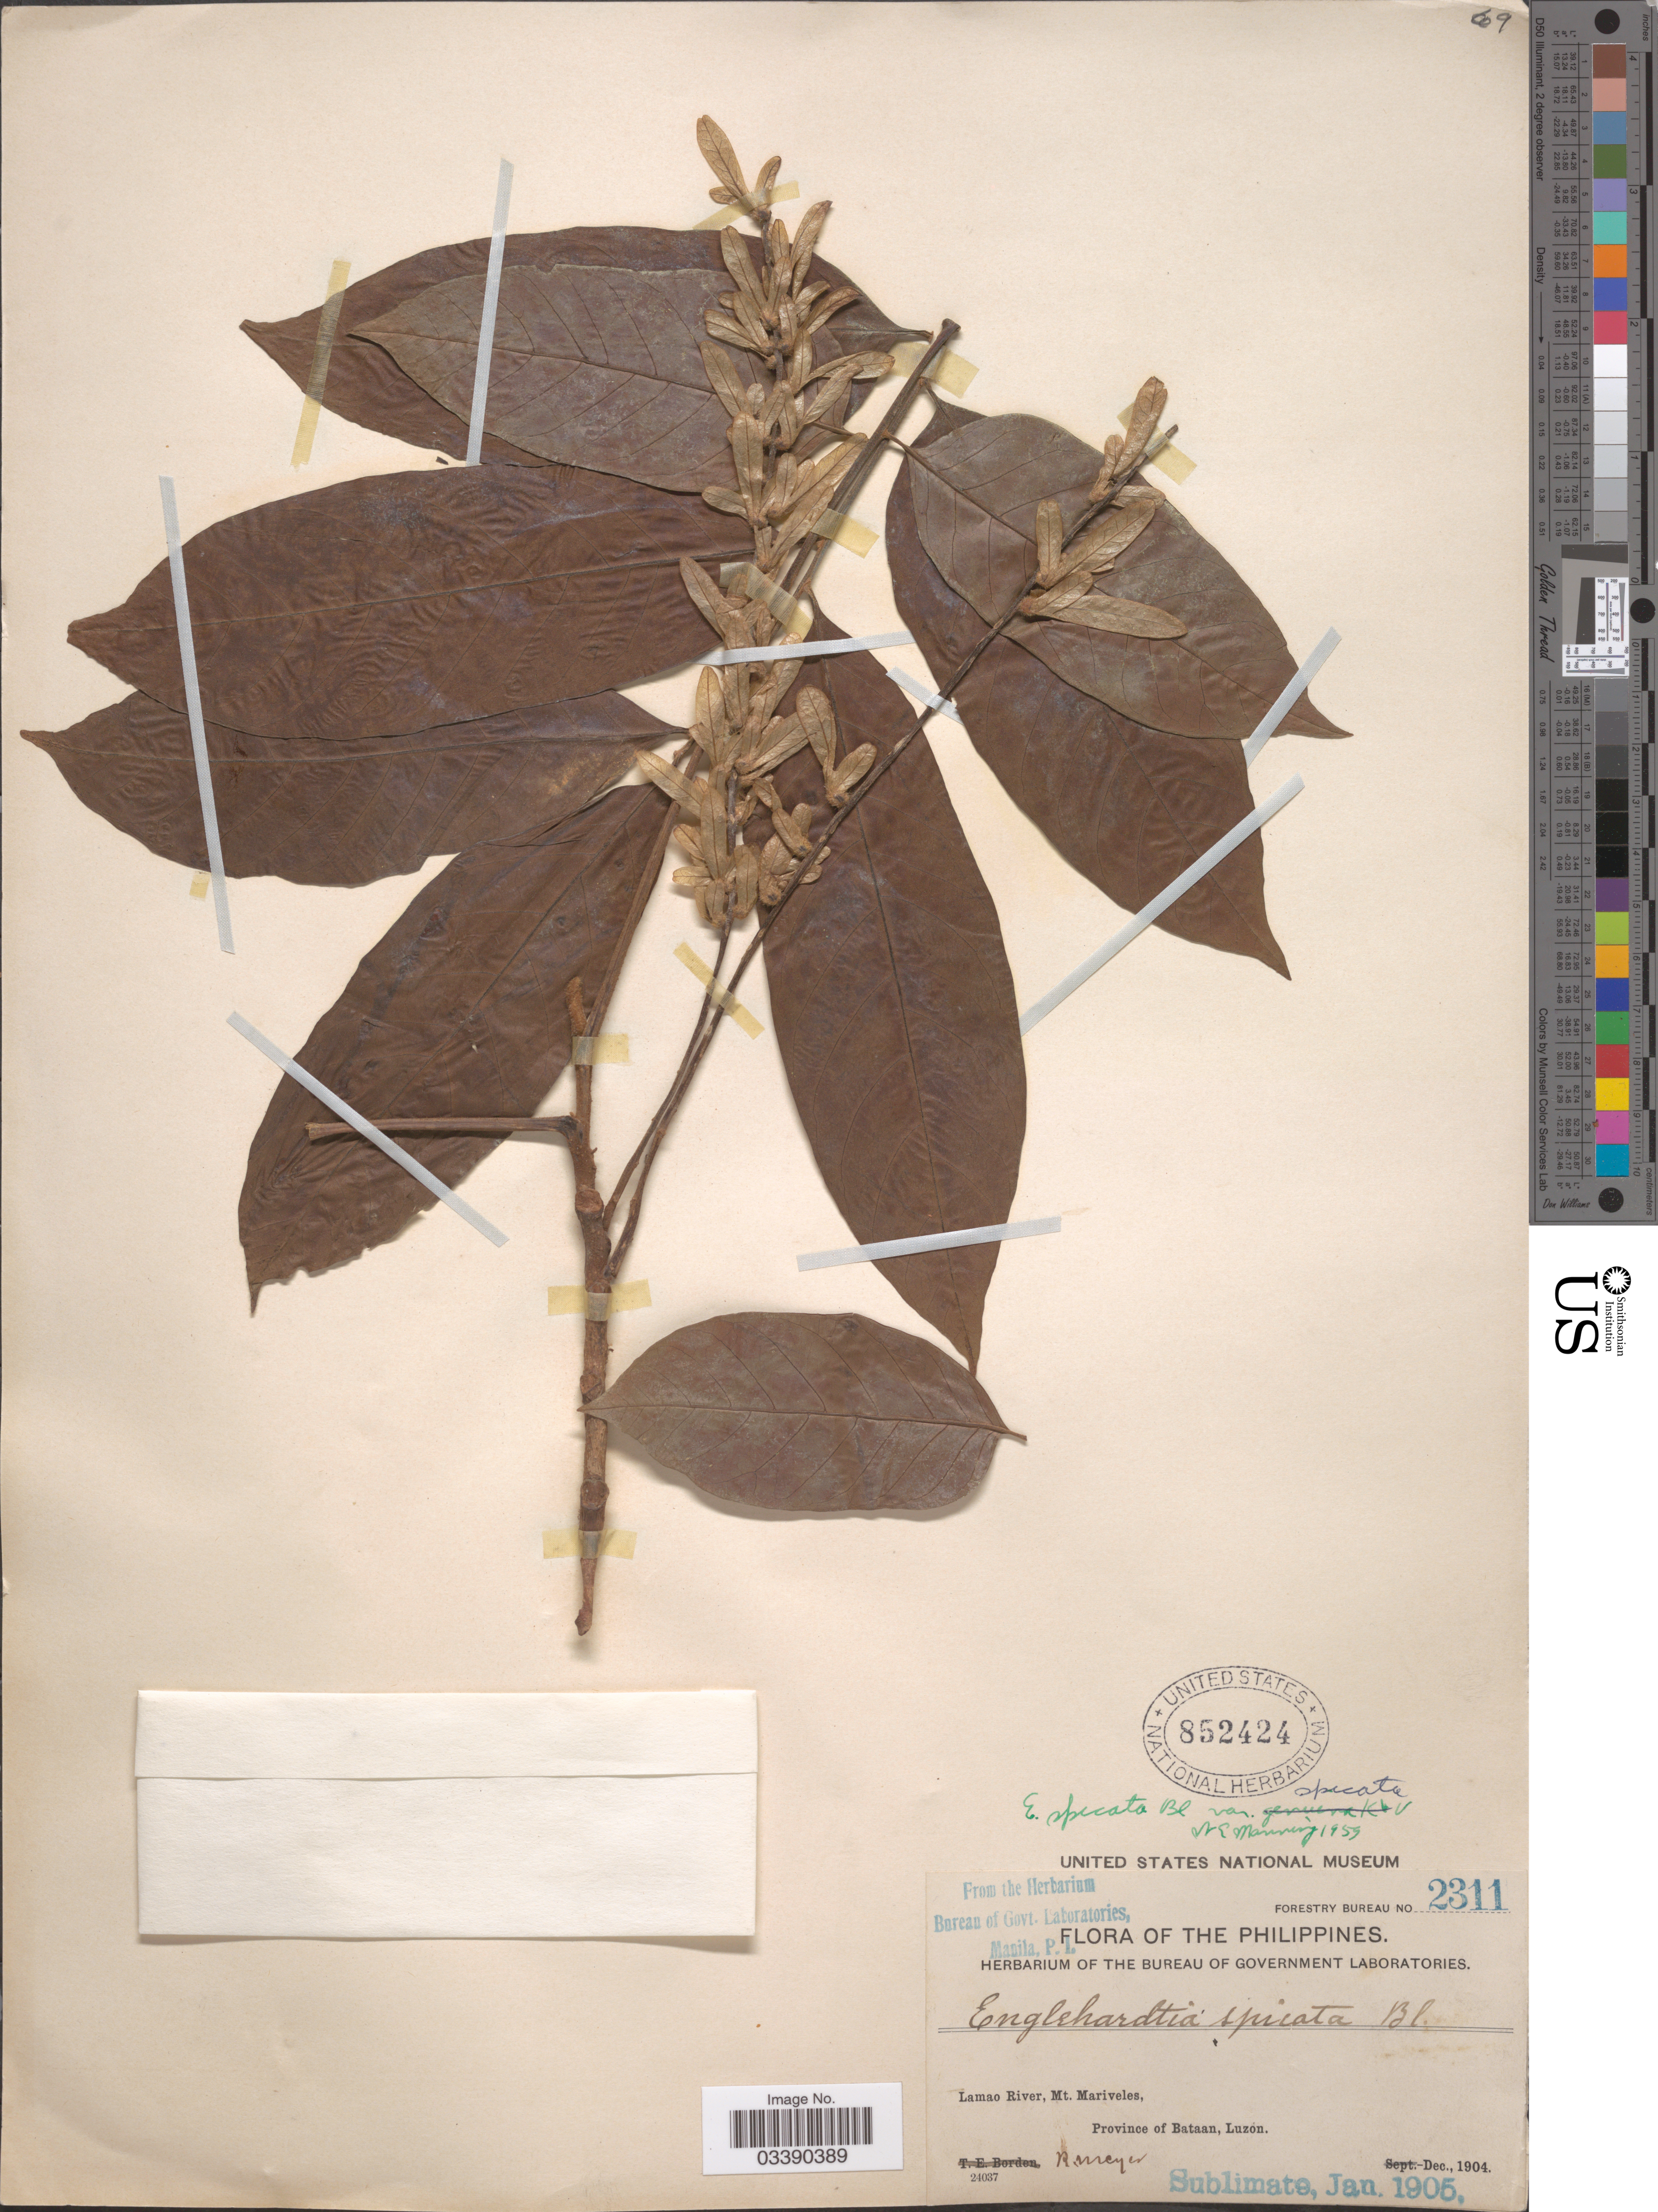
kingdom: Plantae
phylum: Tracheophyta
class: Magnoliopsida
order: Fagales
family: Juglandaceae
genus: Engelhardia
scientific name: Engelhardia spicata var. spicata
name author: Lesch. ex Blume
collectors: R. Meyer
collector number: Forestry Bureau 2311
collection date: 1904-12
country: Philippines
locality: Lamao River, Mt. Mariveles, Province of Bataan, Luzon.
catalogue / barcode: US 852424